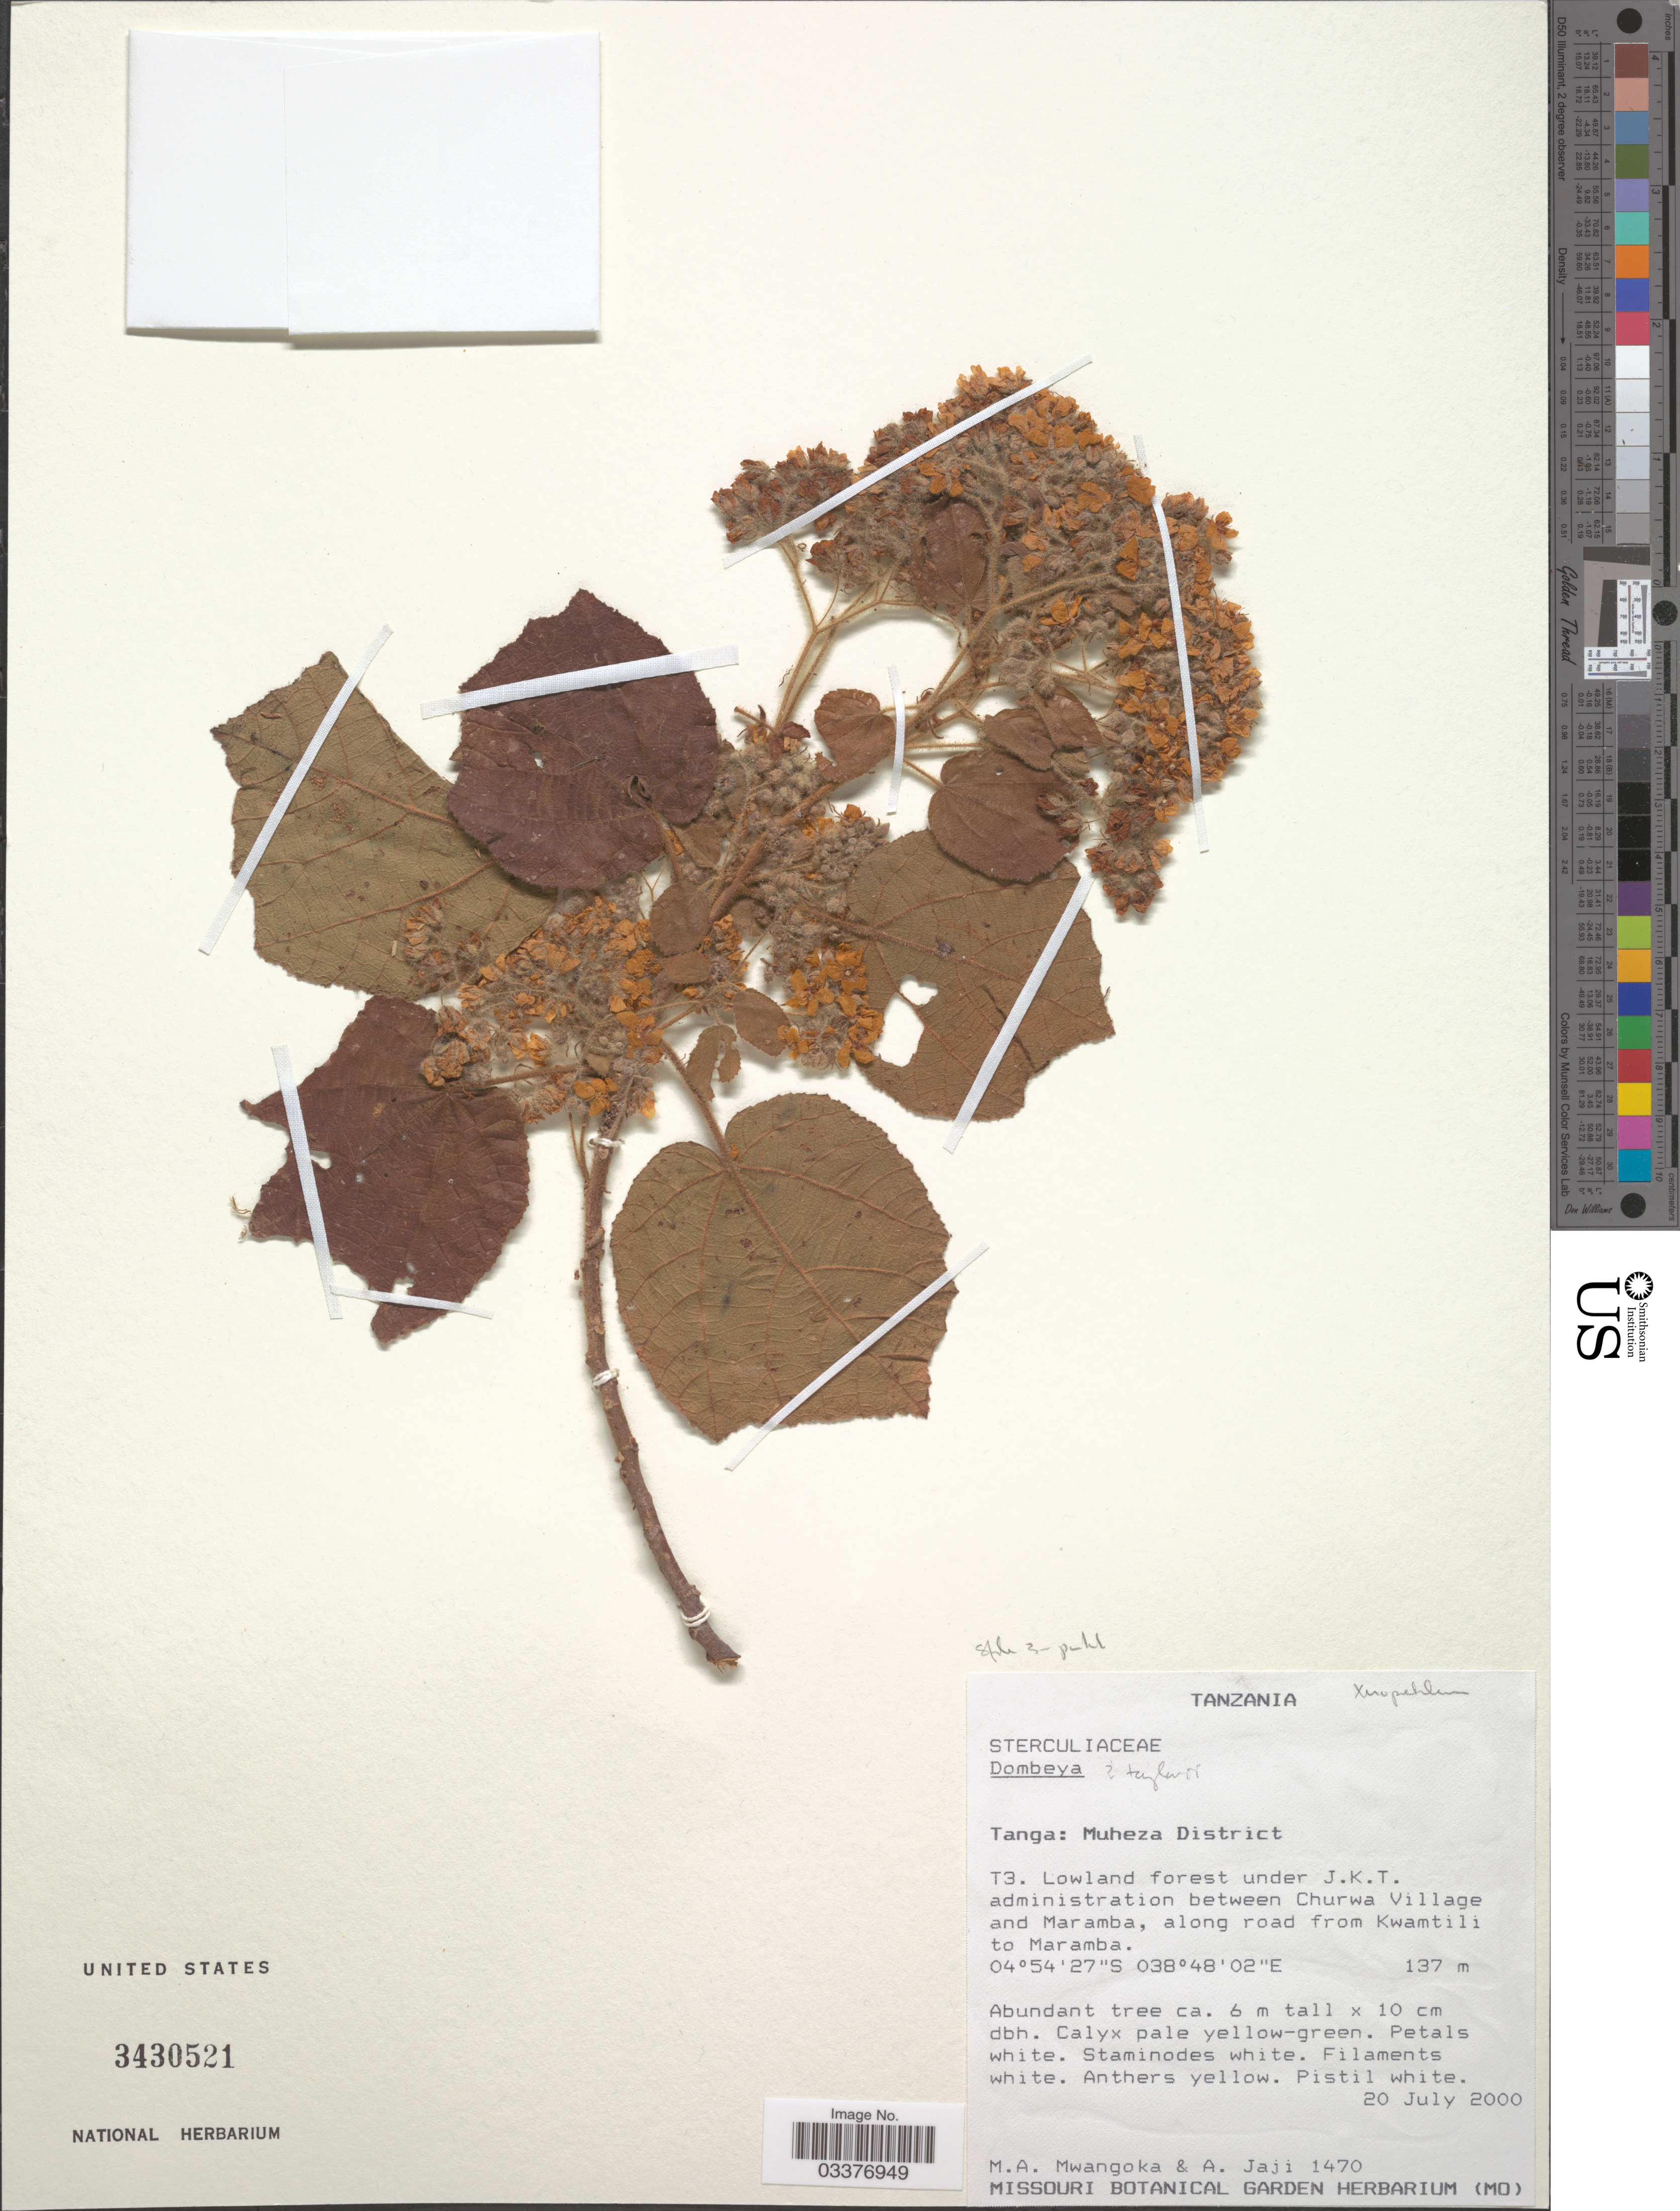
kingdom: Plantae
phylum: Tracheophyta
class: Magnoliopsida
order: Malvales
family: Malvaceae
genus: Dombeya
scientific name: Dombeya kirkii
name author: Mast.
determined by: Jourdain-Fievet, L.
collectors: M. A. Mwangoka & A. Jaji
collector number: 1470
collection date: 2000-07-20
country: Tanzania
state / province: Tanga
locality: Muheza District, T3. Lowland forest under J.K.T. administration between Churwa Village and Maramba, along road from Kwamtili to Maramba.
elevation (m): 137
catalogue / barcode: US 3430521